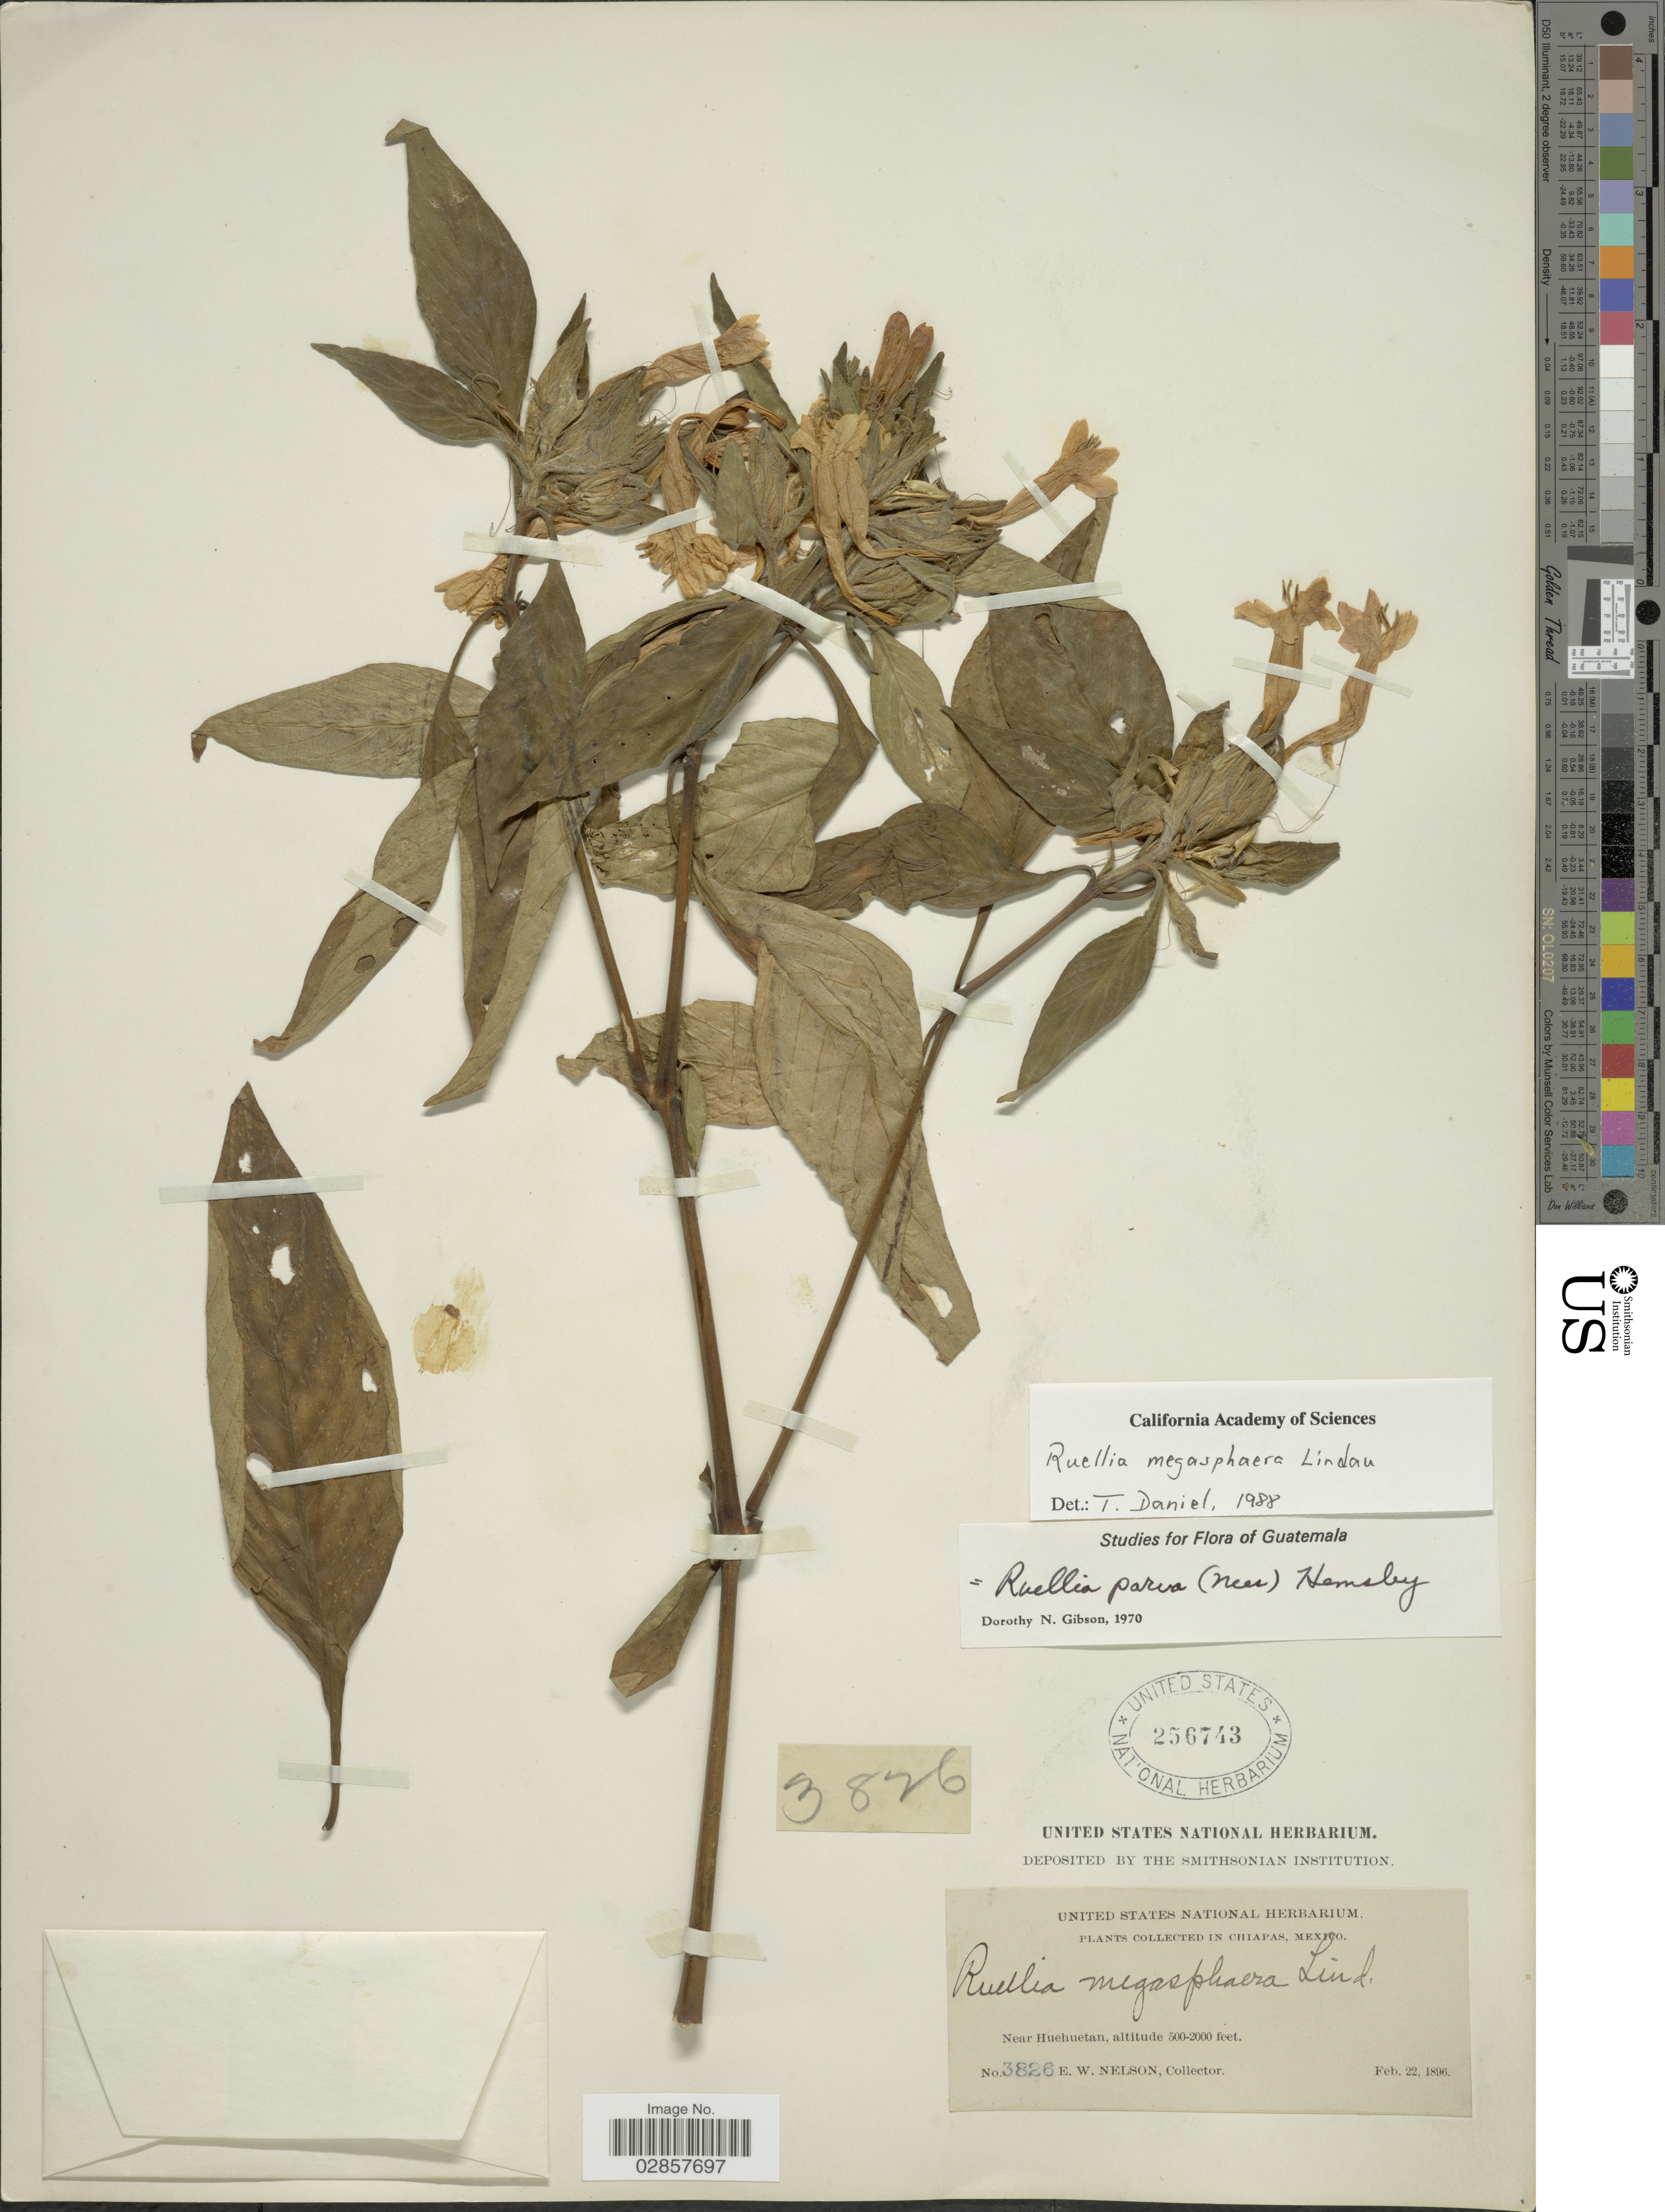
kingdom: Plantae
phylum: Tracheophyta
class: Magnoliopsida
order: Lamiales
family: Acanthaceae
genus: Ruellia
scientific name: Ruellia megasphaera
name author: Lindau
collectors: E. W. Nelson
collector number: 3826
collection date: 1896-02-22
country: Mexico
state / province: Chiapas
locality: Near Huehuetan.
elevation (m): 152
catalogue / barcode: US 256743